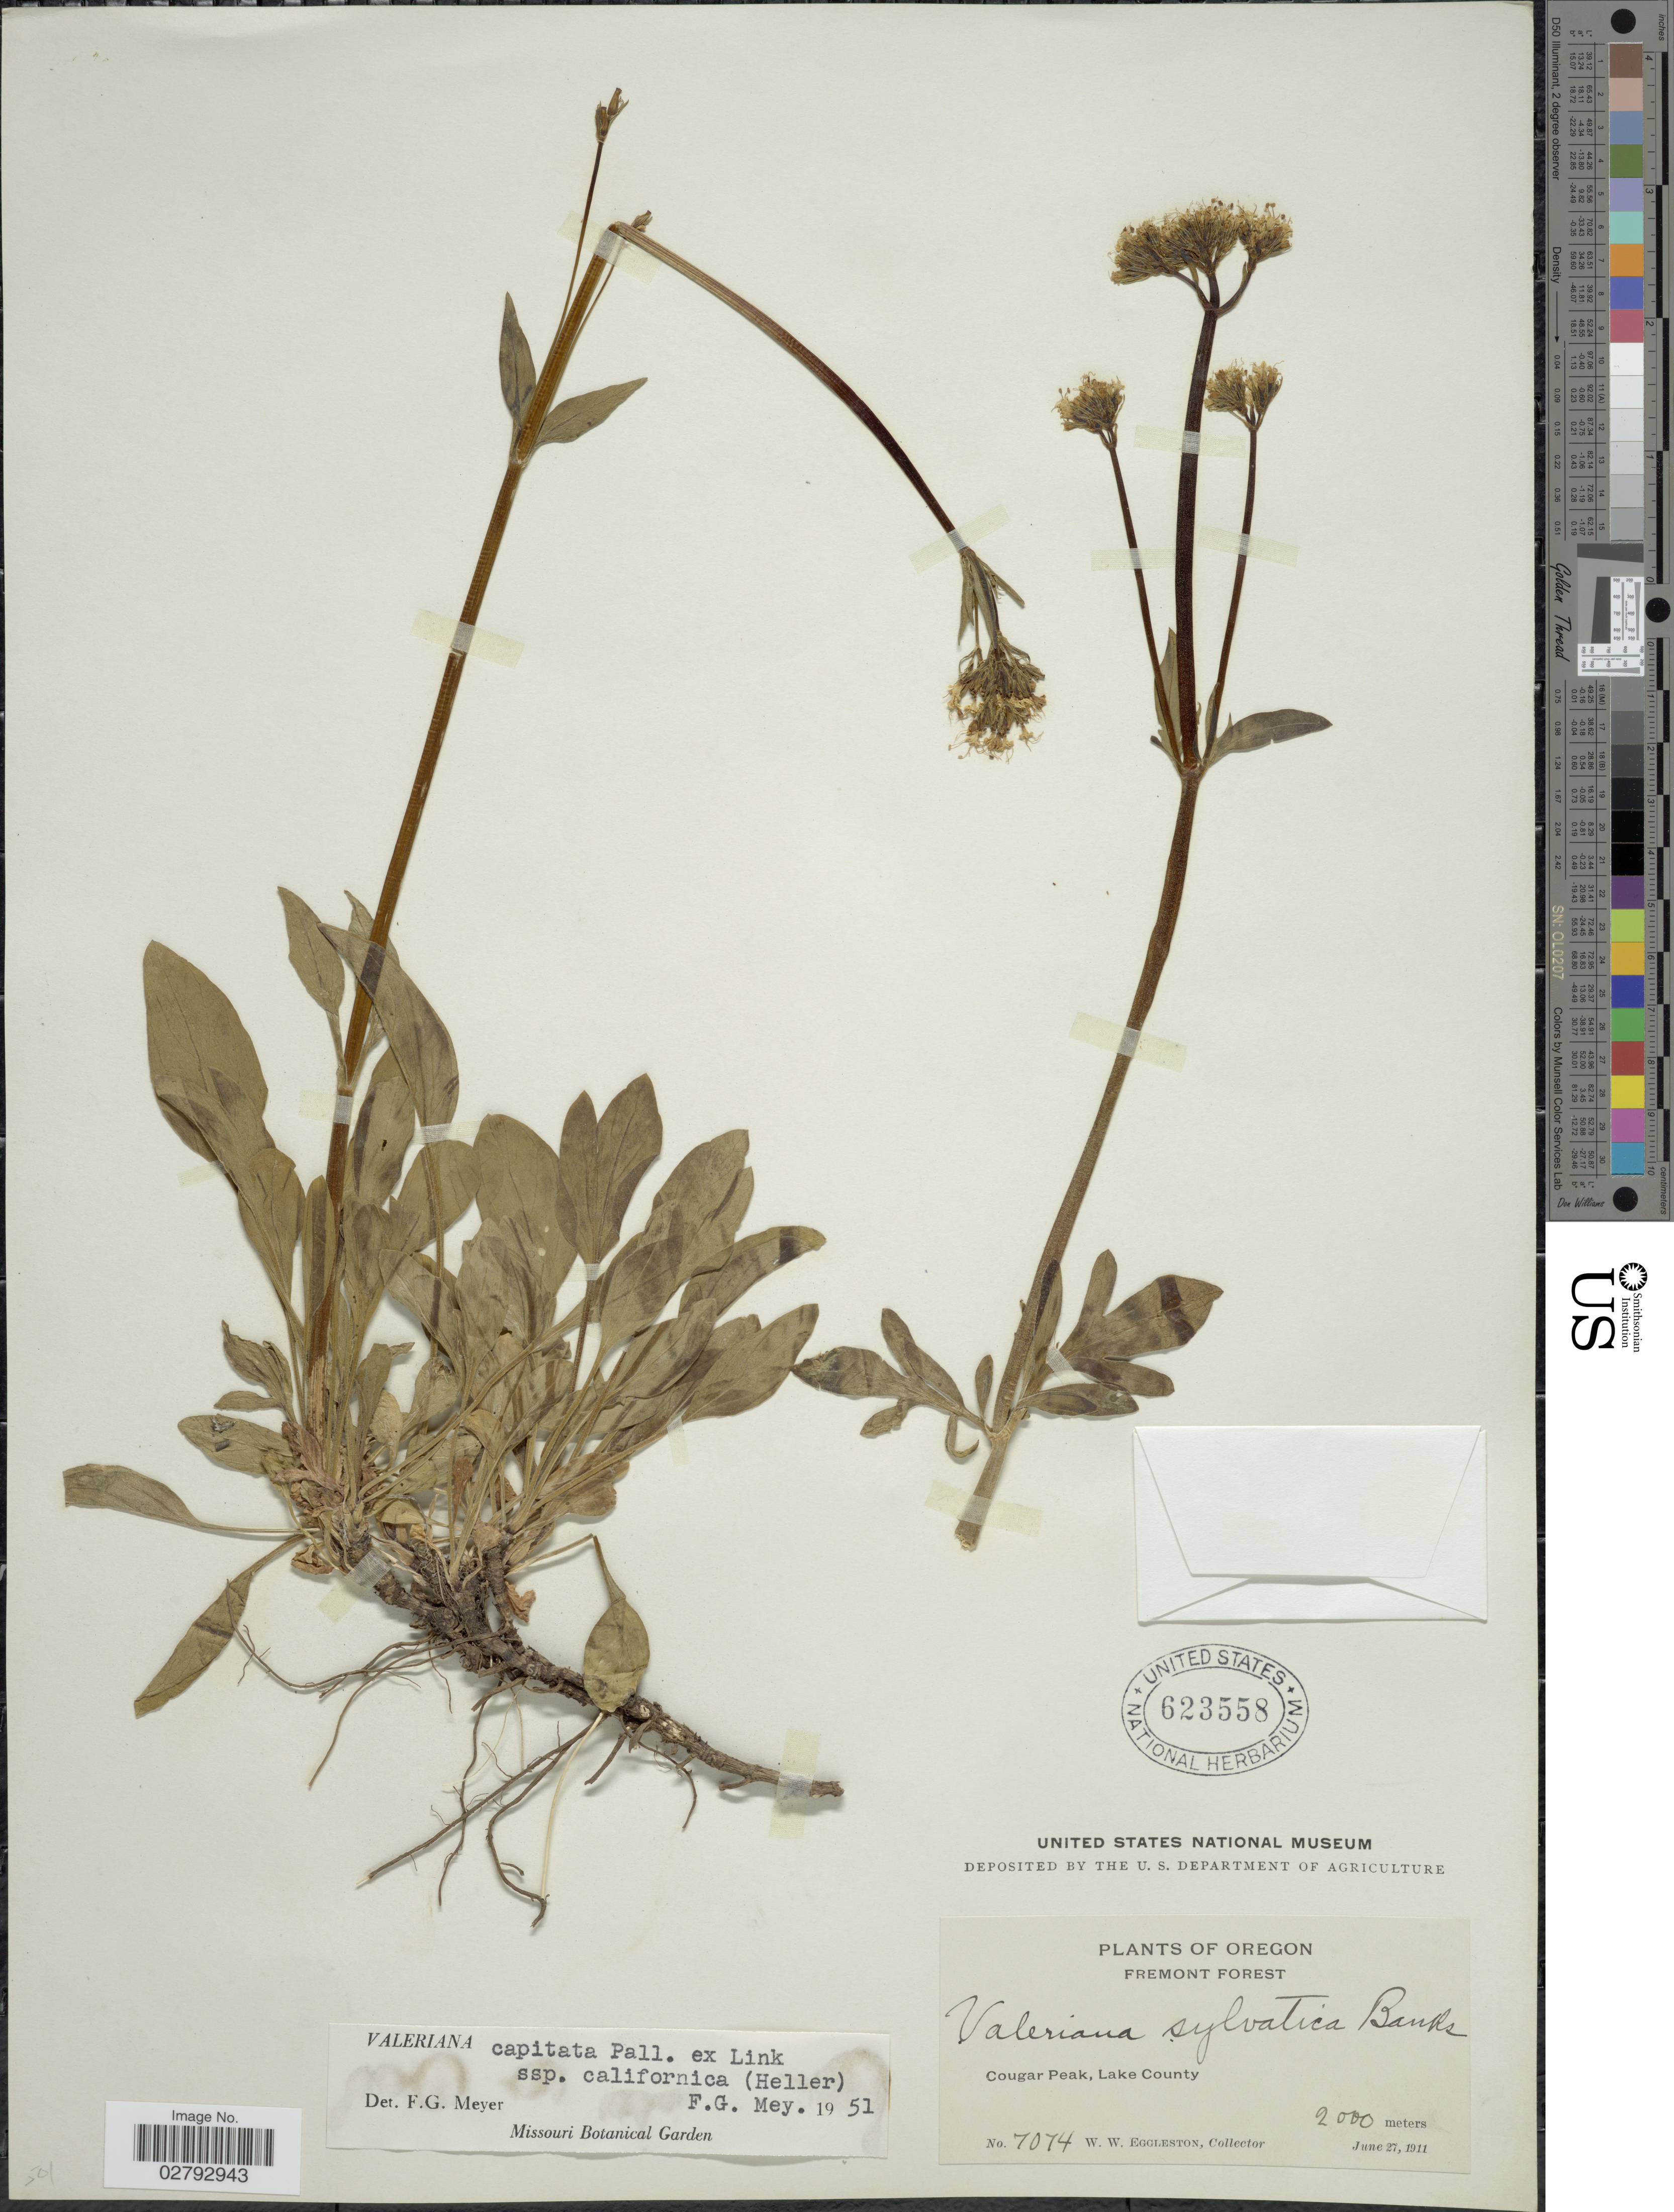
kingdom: Plantae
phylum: Tracheophyta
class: Magnoliopsida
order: Dipsacales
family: Caprifoliaceae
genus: Valeriana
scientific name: Valeriana capitata subsp. californica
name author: (A. Heller) F.G. Mey.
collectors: W. W. Eggleston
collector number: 7074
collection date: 1911-06-27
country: United States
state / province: Oregon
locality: Fremont Forest. Cougar Peak, Lake County.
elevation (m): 2000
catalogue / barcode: US 623558